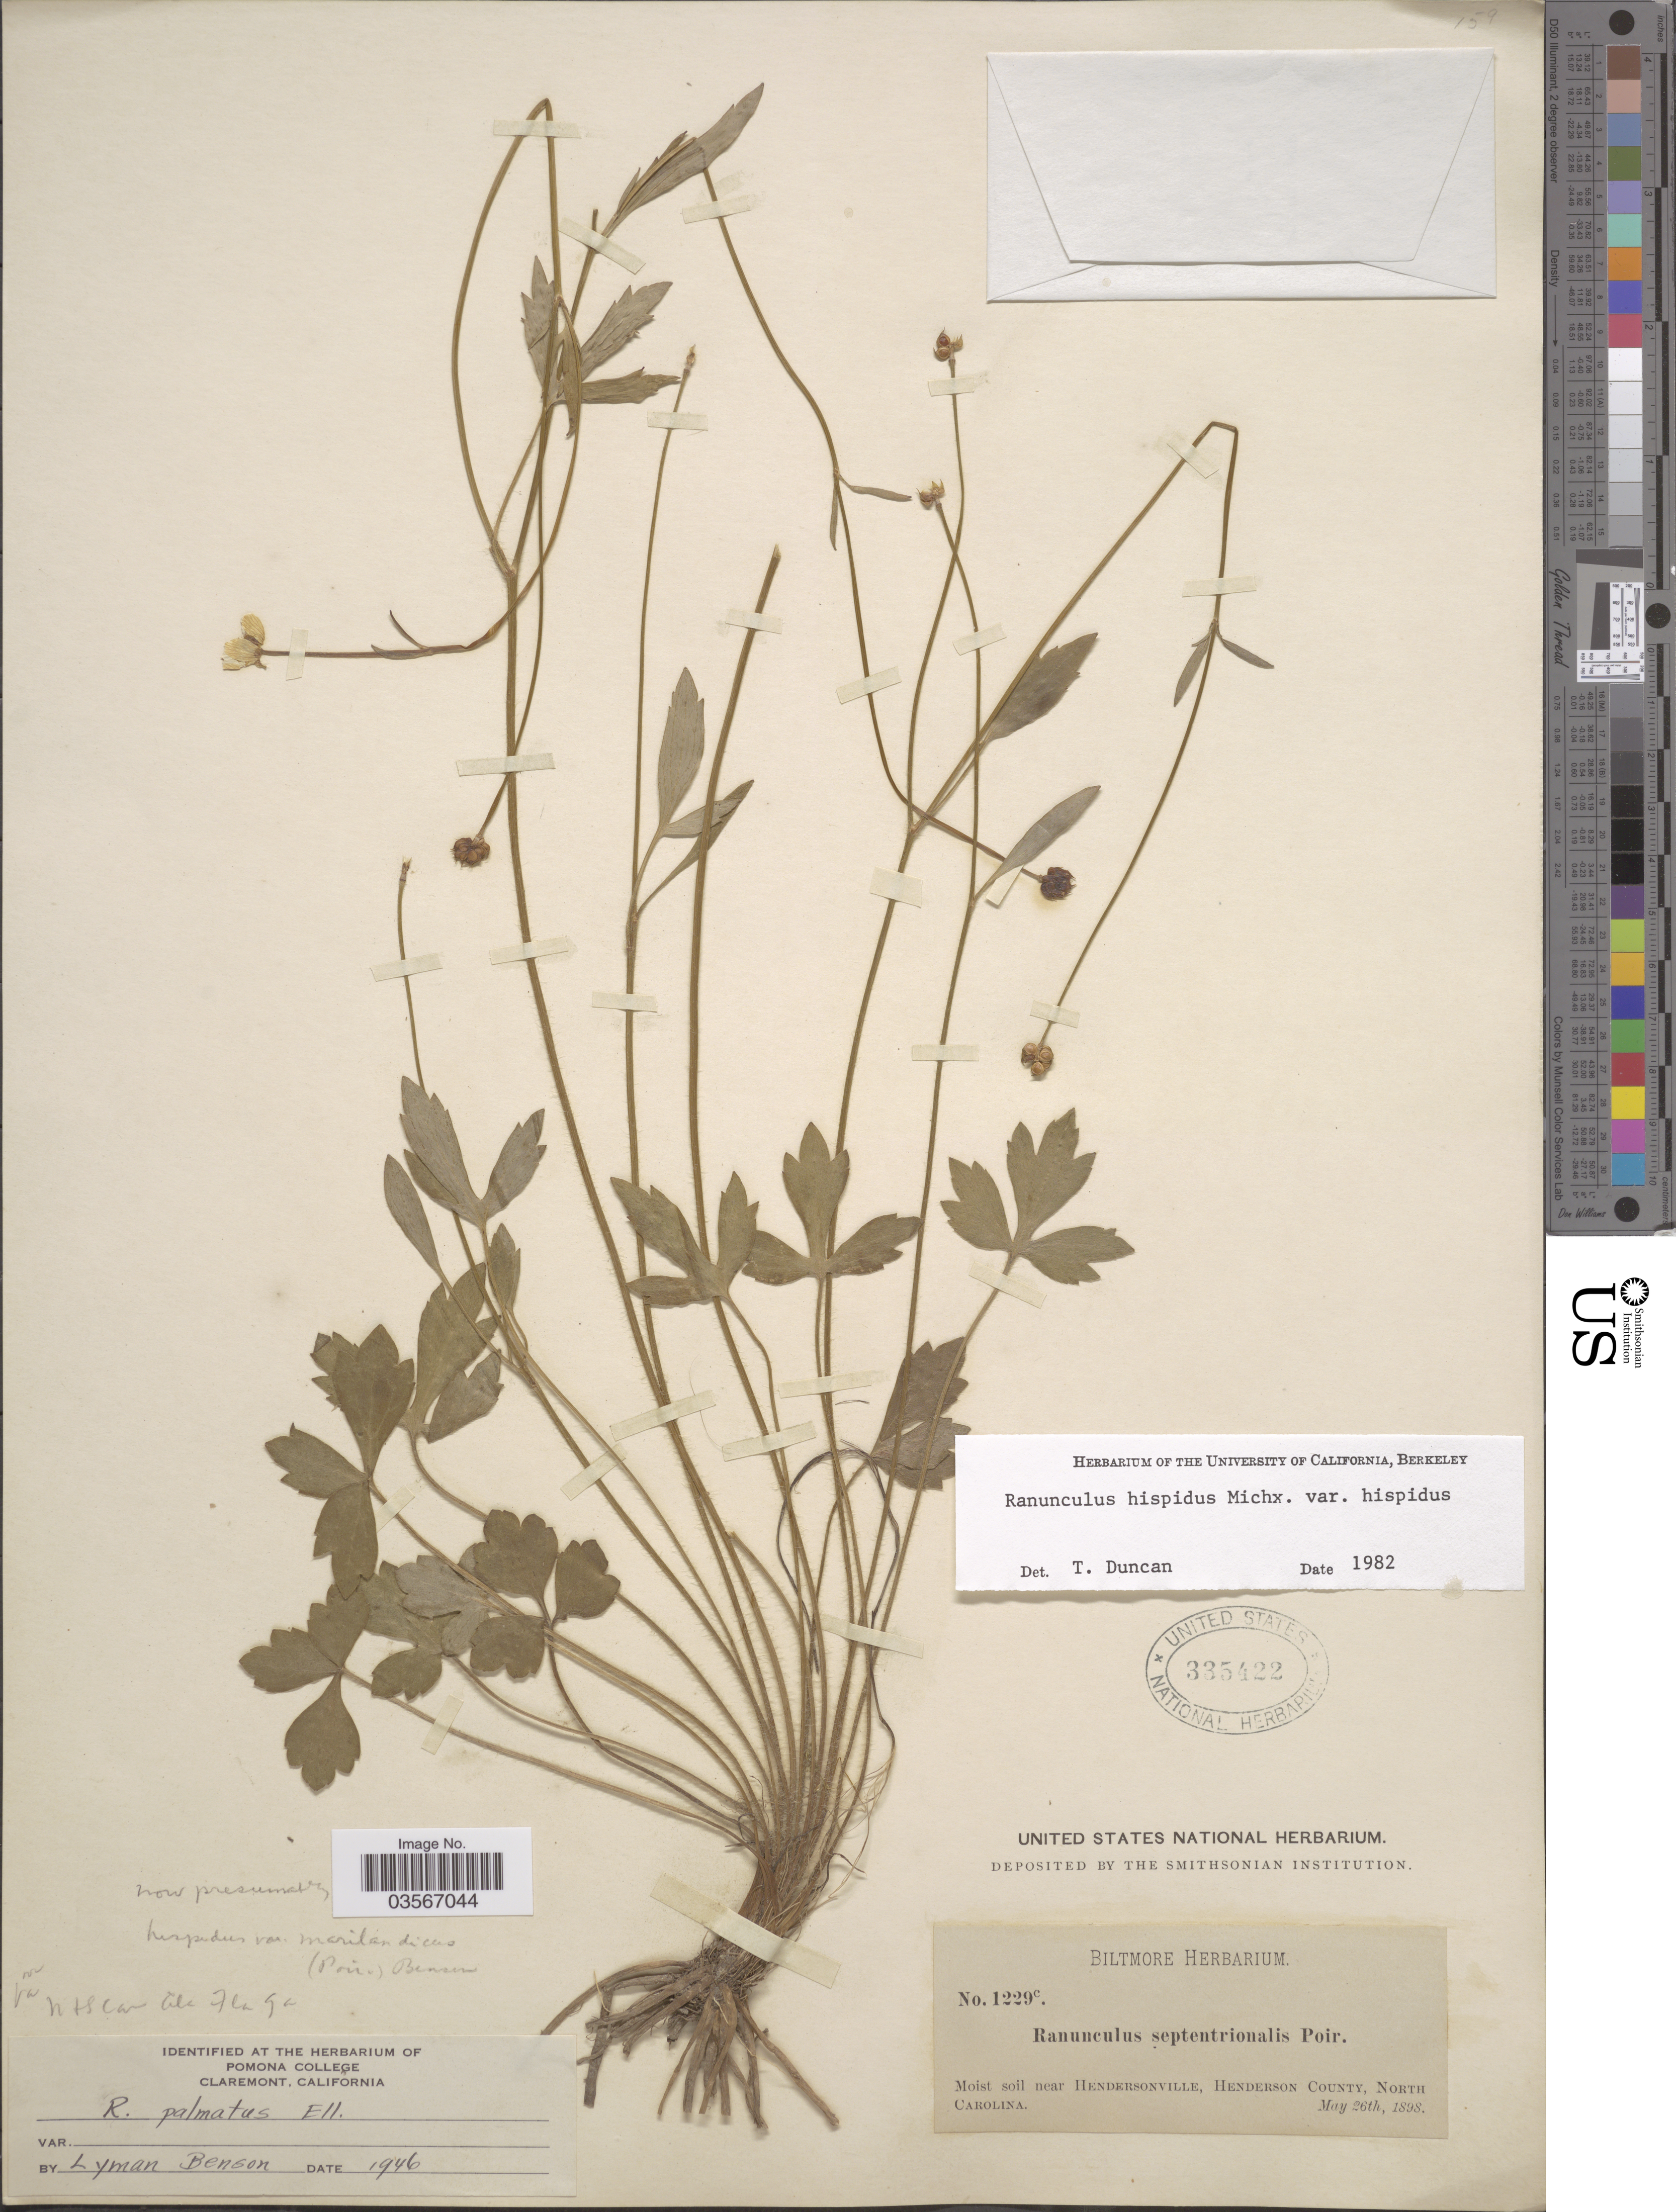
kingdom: Plantae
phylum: Tracheophyta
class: Magnoliopsida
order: Ranunculales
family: Ranunculaceae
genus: Ranunculus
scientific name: Ranunculus hispidus var. hispidus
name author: Michx.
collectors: ex herb. Biltmore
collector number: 1229c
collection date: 1898-05-26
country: United States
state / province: North Carolina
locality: Moist soil near Hendersonville, Henderson County.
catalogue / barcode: US 335422